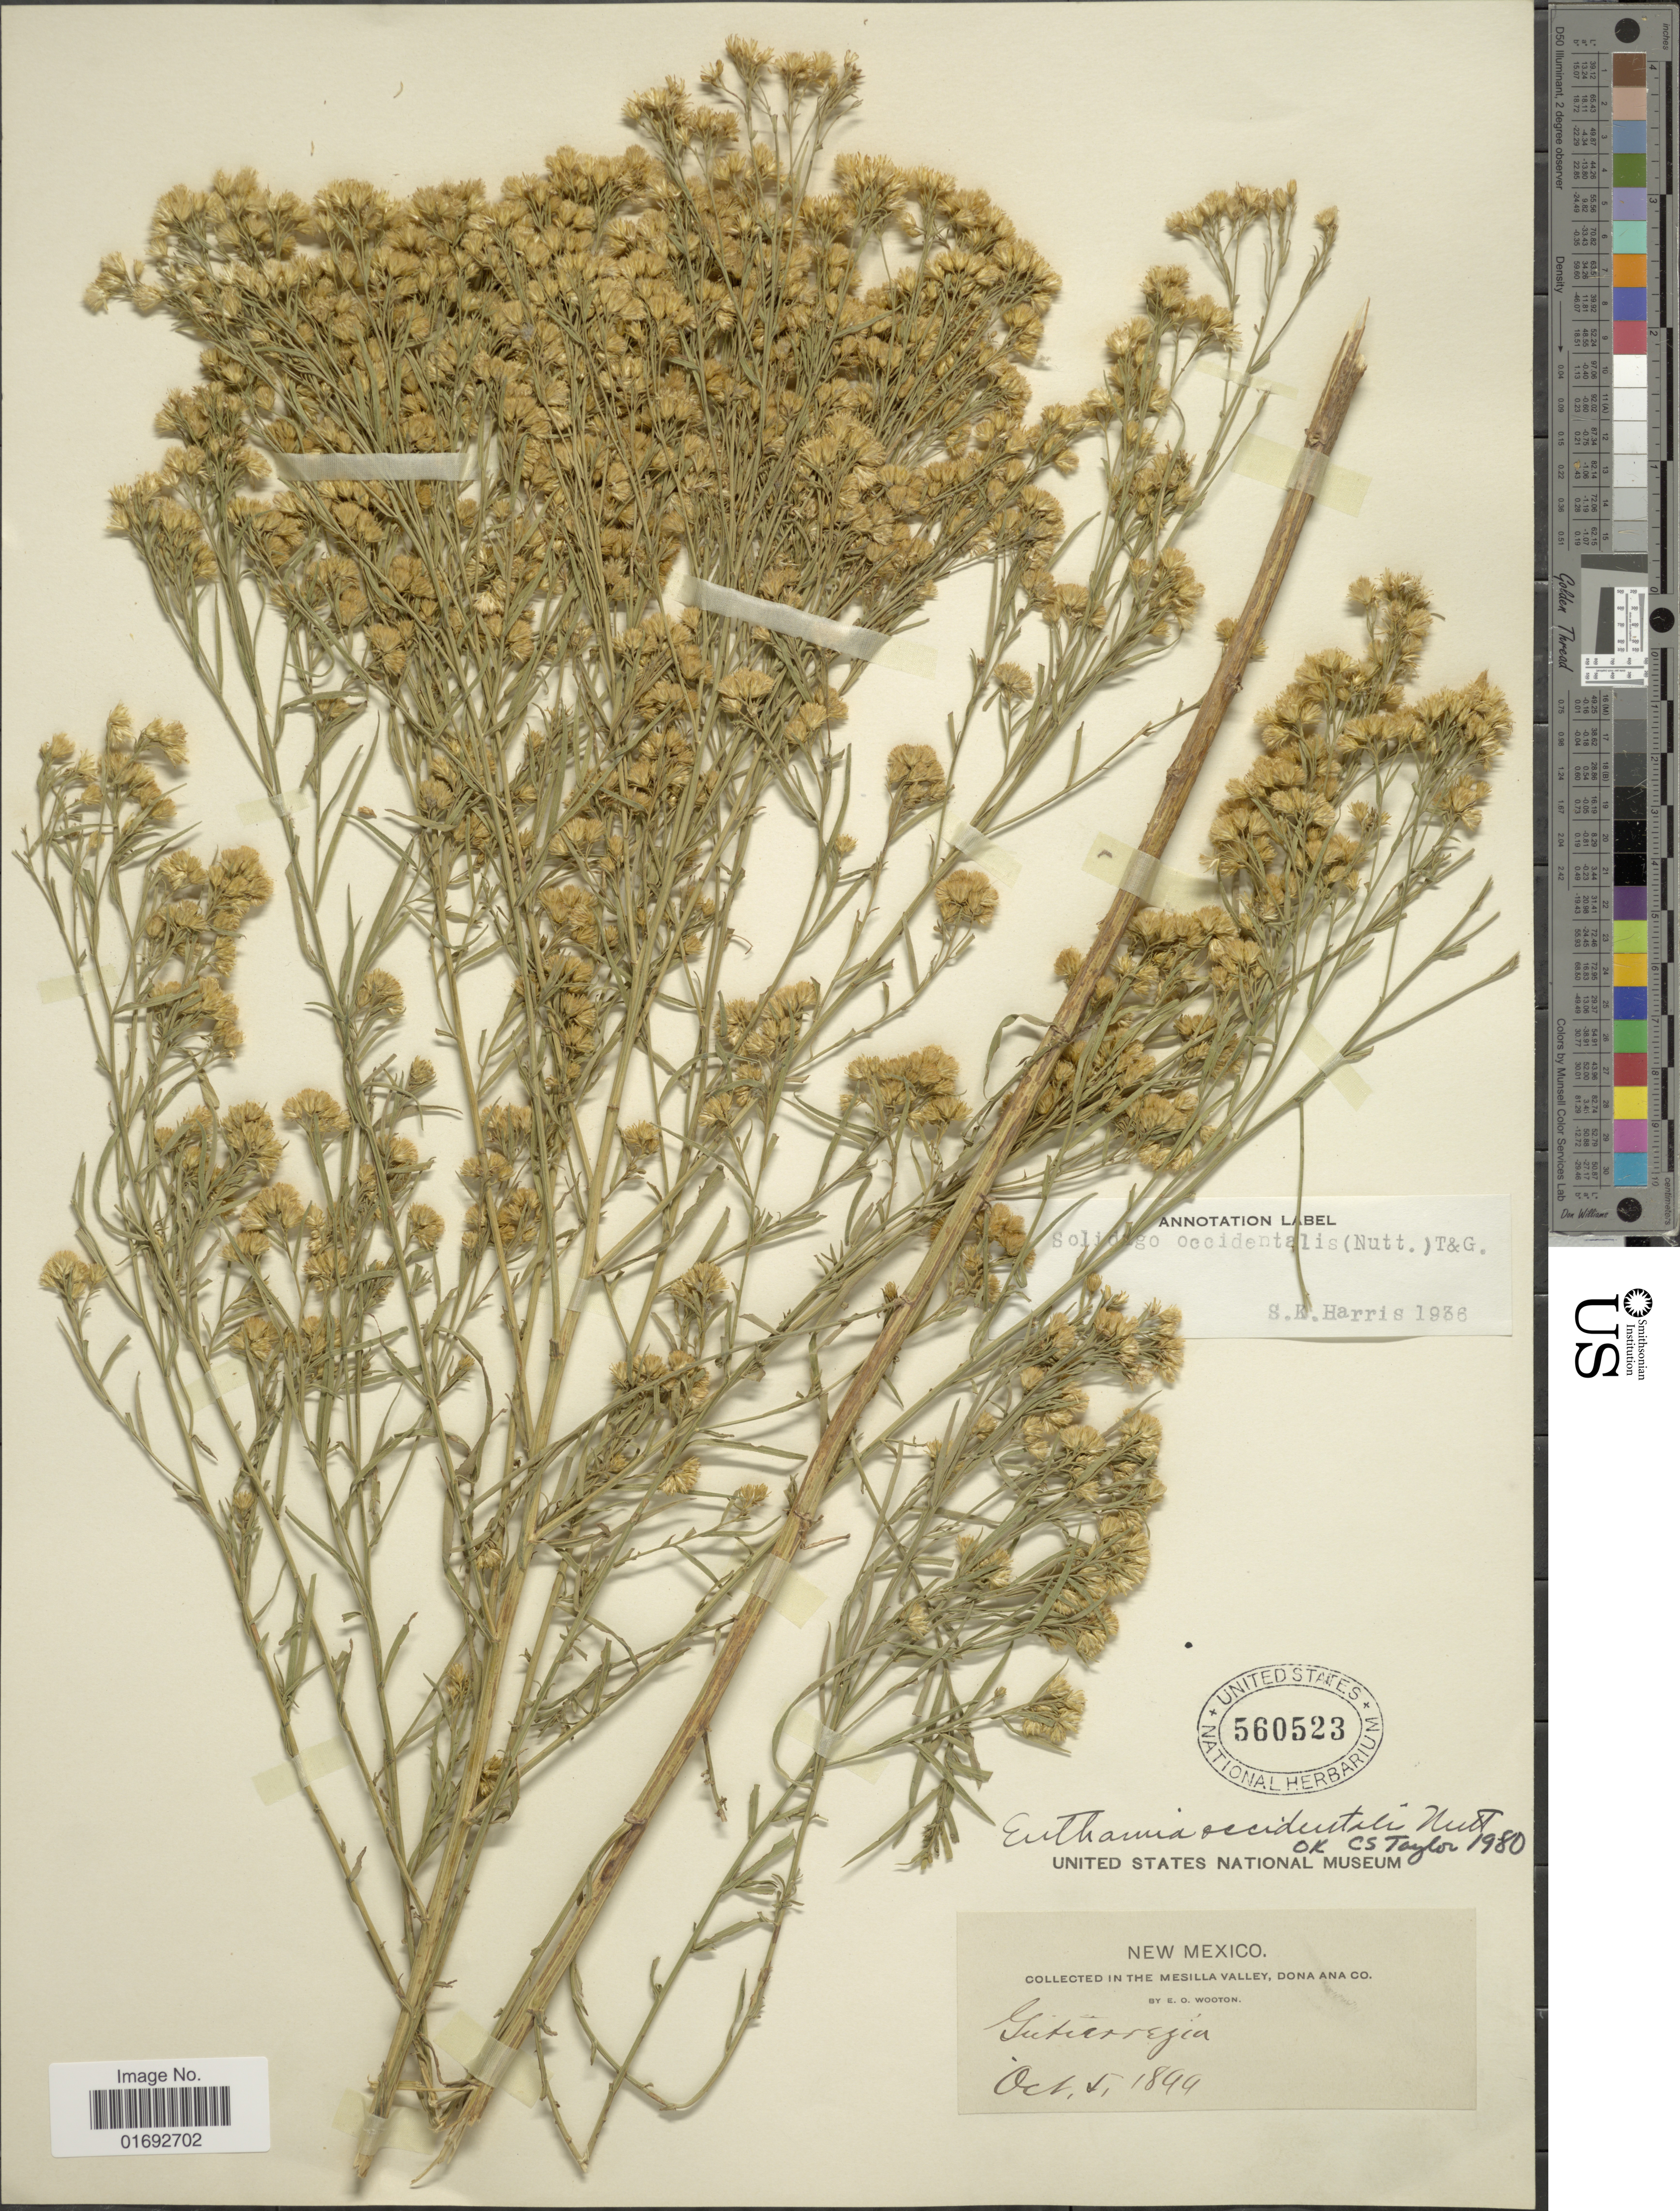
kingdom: Plantae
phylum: Tracheophyta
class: Magnoliopsida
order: Asterales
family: Asteraceae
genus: Euthamia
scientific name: Euthamia occidentalis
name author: Nutt.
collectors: E. O. Wooton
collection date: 1899-10-05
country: United States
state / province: New Mexico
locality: Mesilla Valley, Dona Ana Co.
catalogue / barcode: US 560523